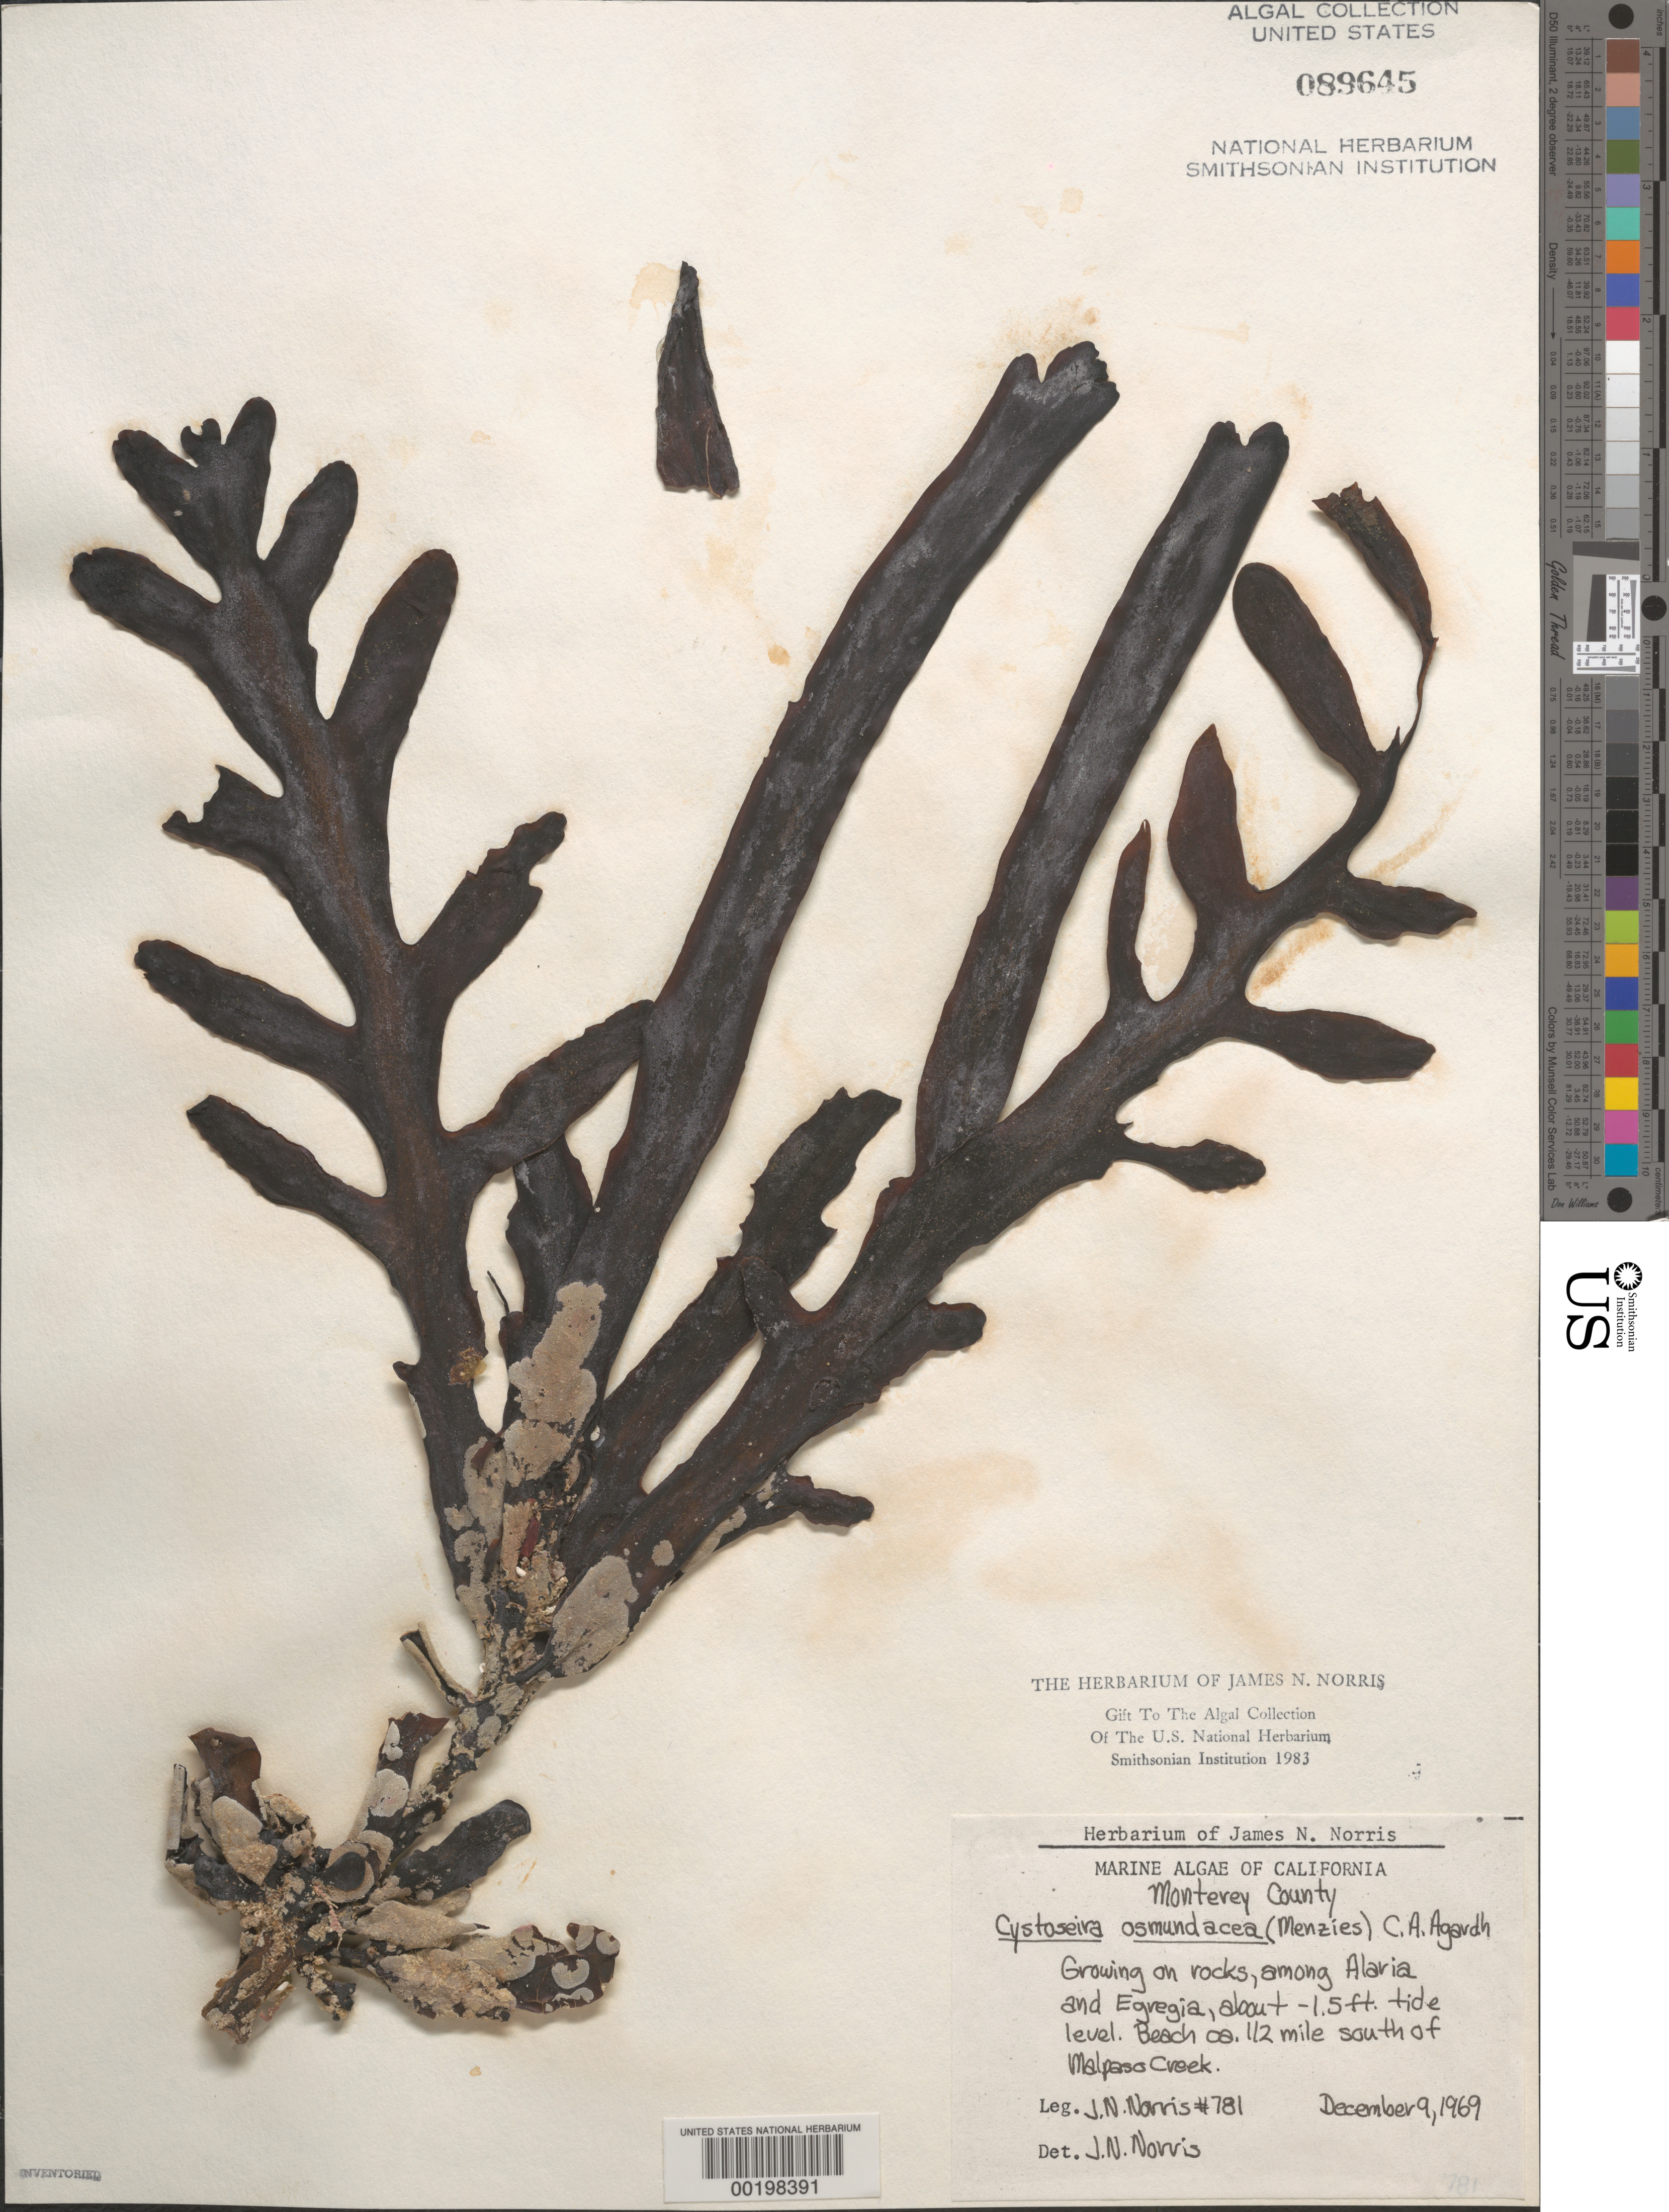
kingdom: Chromista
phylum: Ochrophyta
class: Phaeophyceae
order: Fucales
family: Sargassaceae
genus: Cystoseira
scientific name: Cystoseira osmundacea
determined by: Norris, James N.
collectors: J. N. Norris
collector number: JN-781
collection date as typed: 09 Dec 1969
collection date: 1969-12-09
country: United States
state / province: California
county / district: Monterey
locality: Ca. 0.5 mile south of Malpaso Creek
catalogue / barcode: US 89645